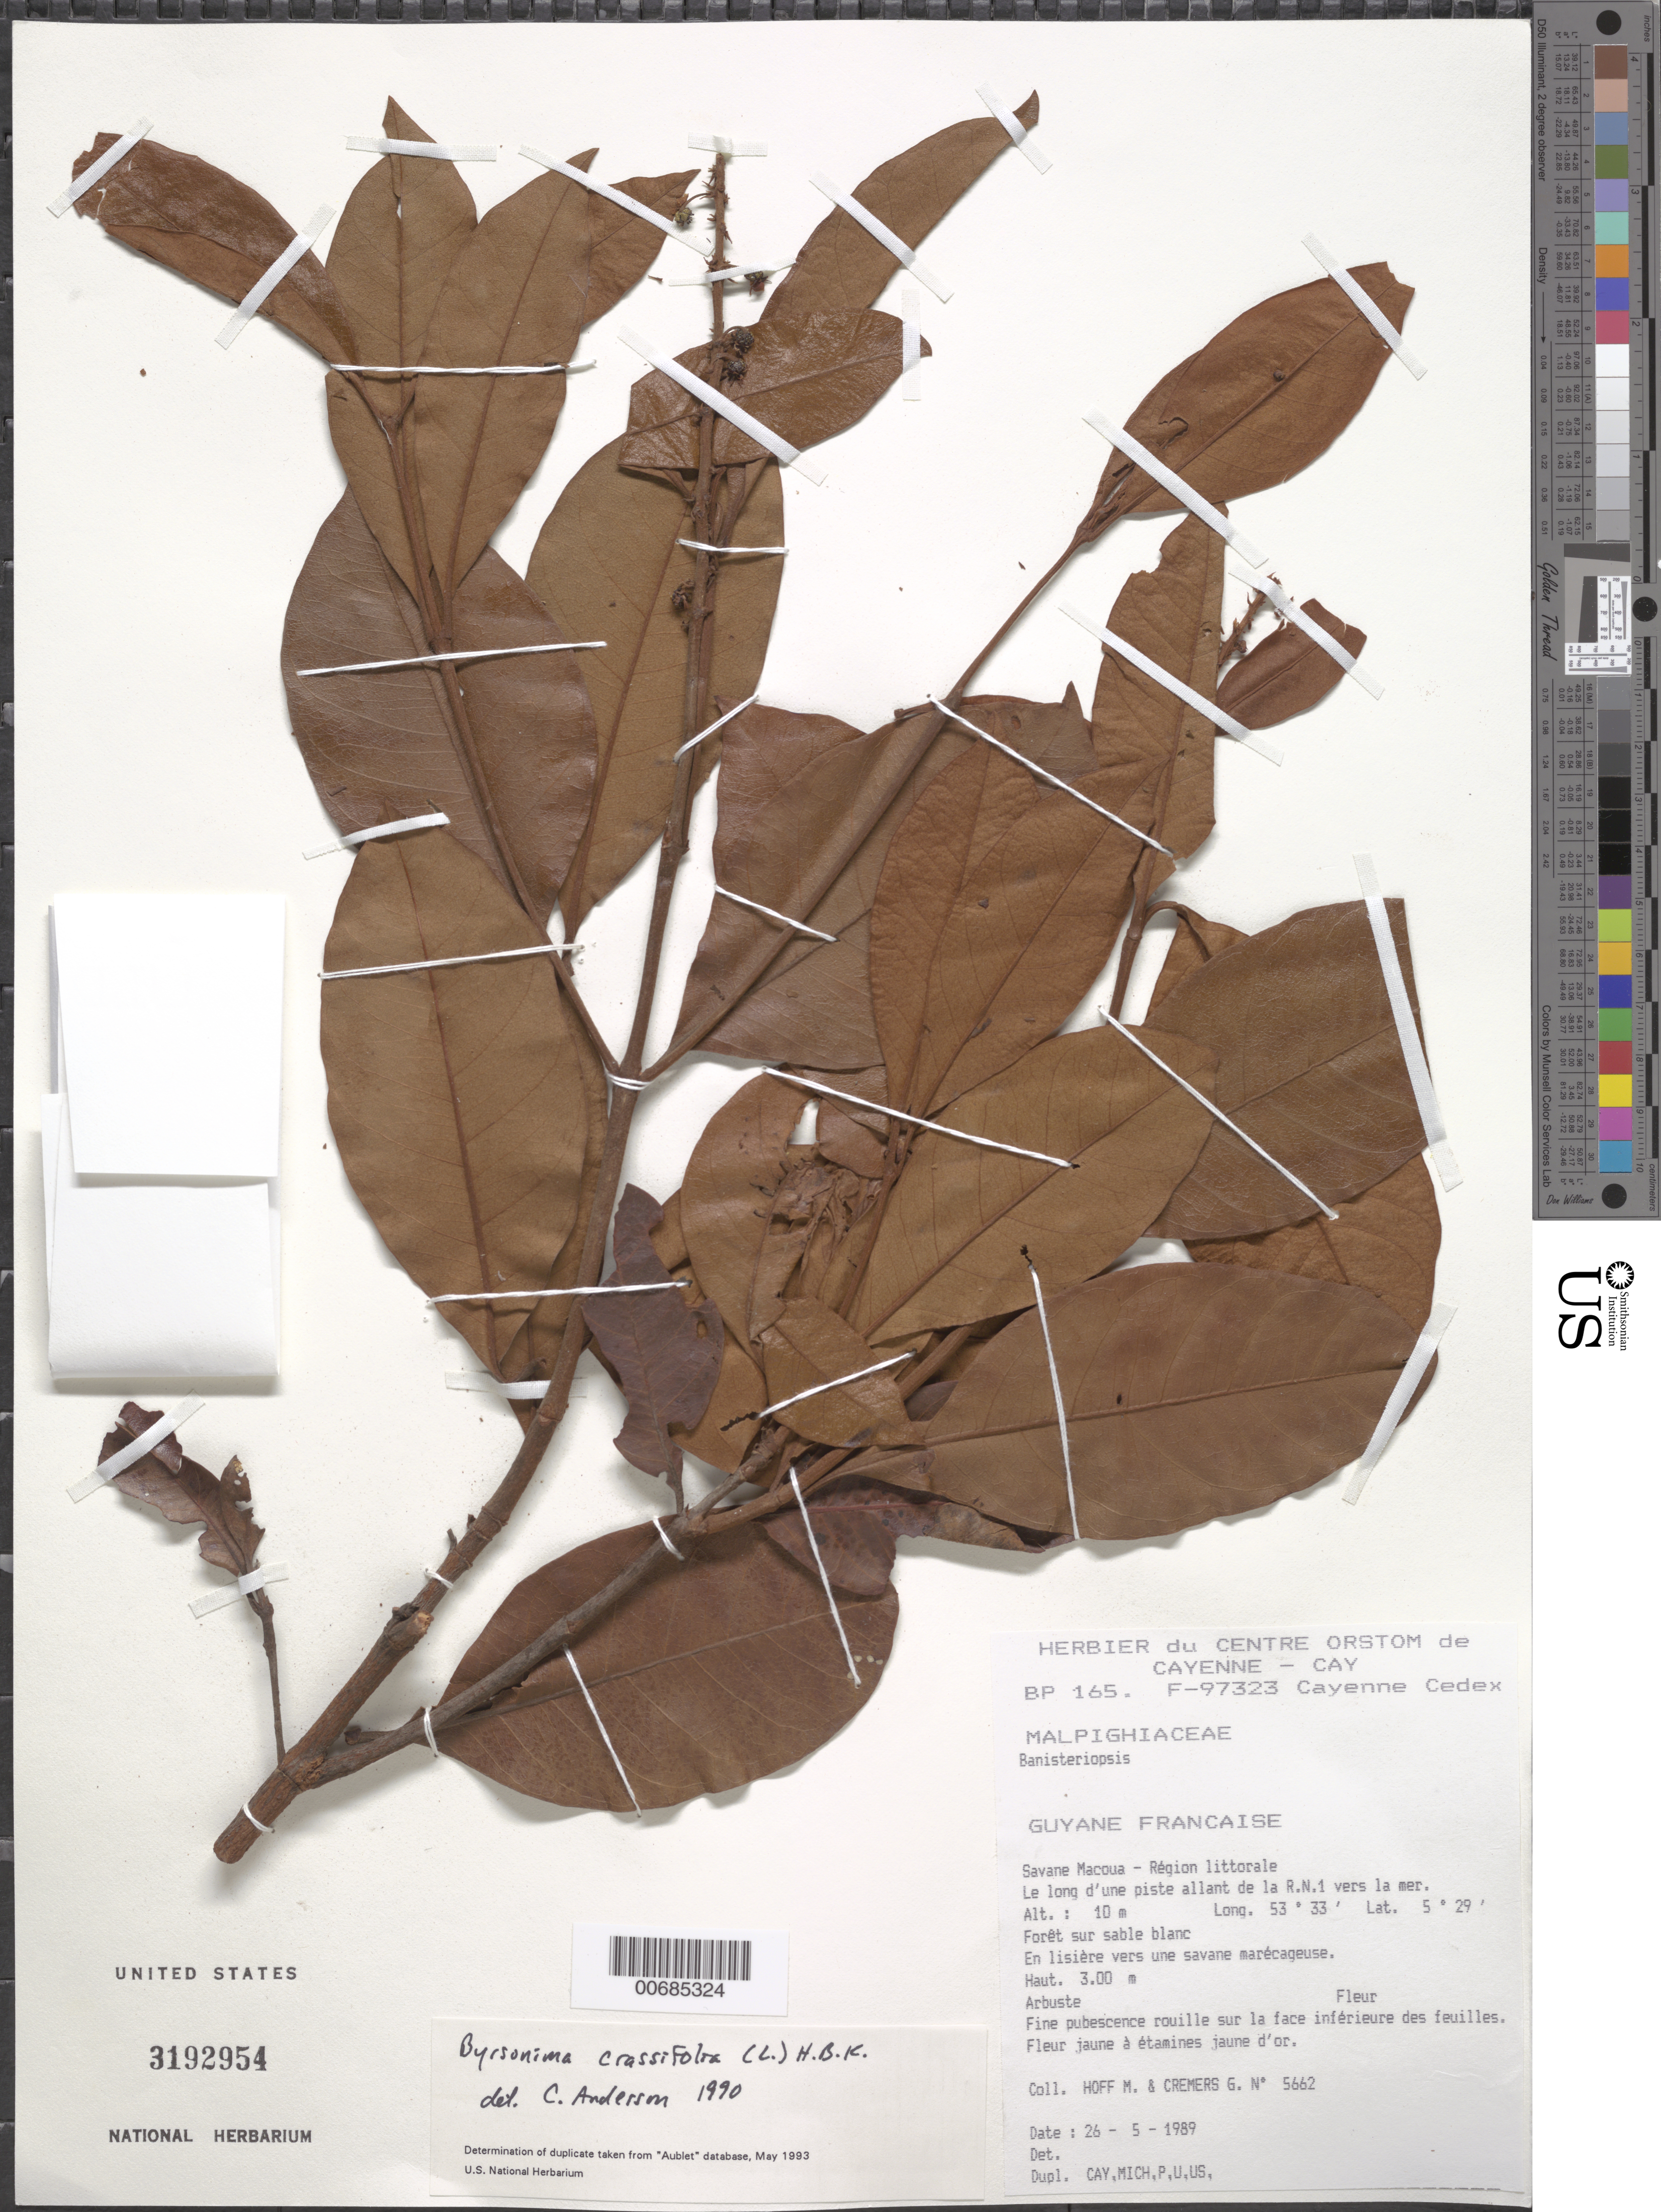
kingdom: Plantae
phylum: Tracheophyta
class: Magnoliopsida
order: Malpighiales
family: Malpighiaceae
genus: Byrsonima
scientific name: Byrsonima crassifolia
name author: (L.) Kunth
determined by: Anderson, C.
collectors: M. Hoff & G. Cremers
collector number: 5662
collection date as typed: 26-May-89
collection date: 1989-05-26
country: French Guiana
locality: Savane Macoua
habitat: Forest on white sand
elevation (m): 10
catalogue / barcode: US 3192954